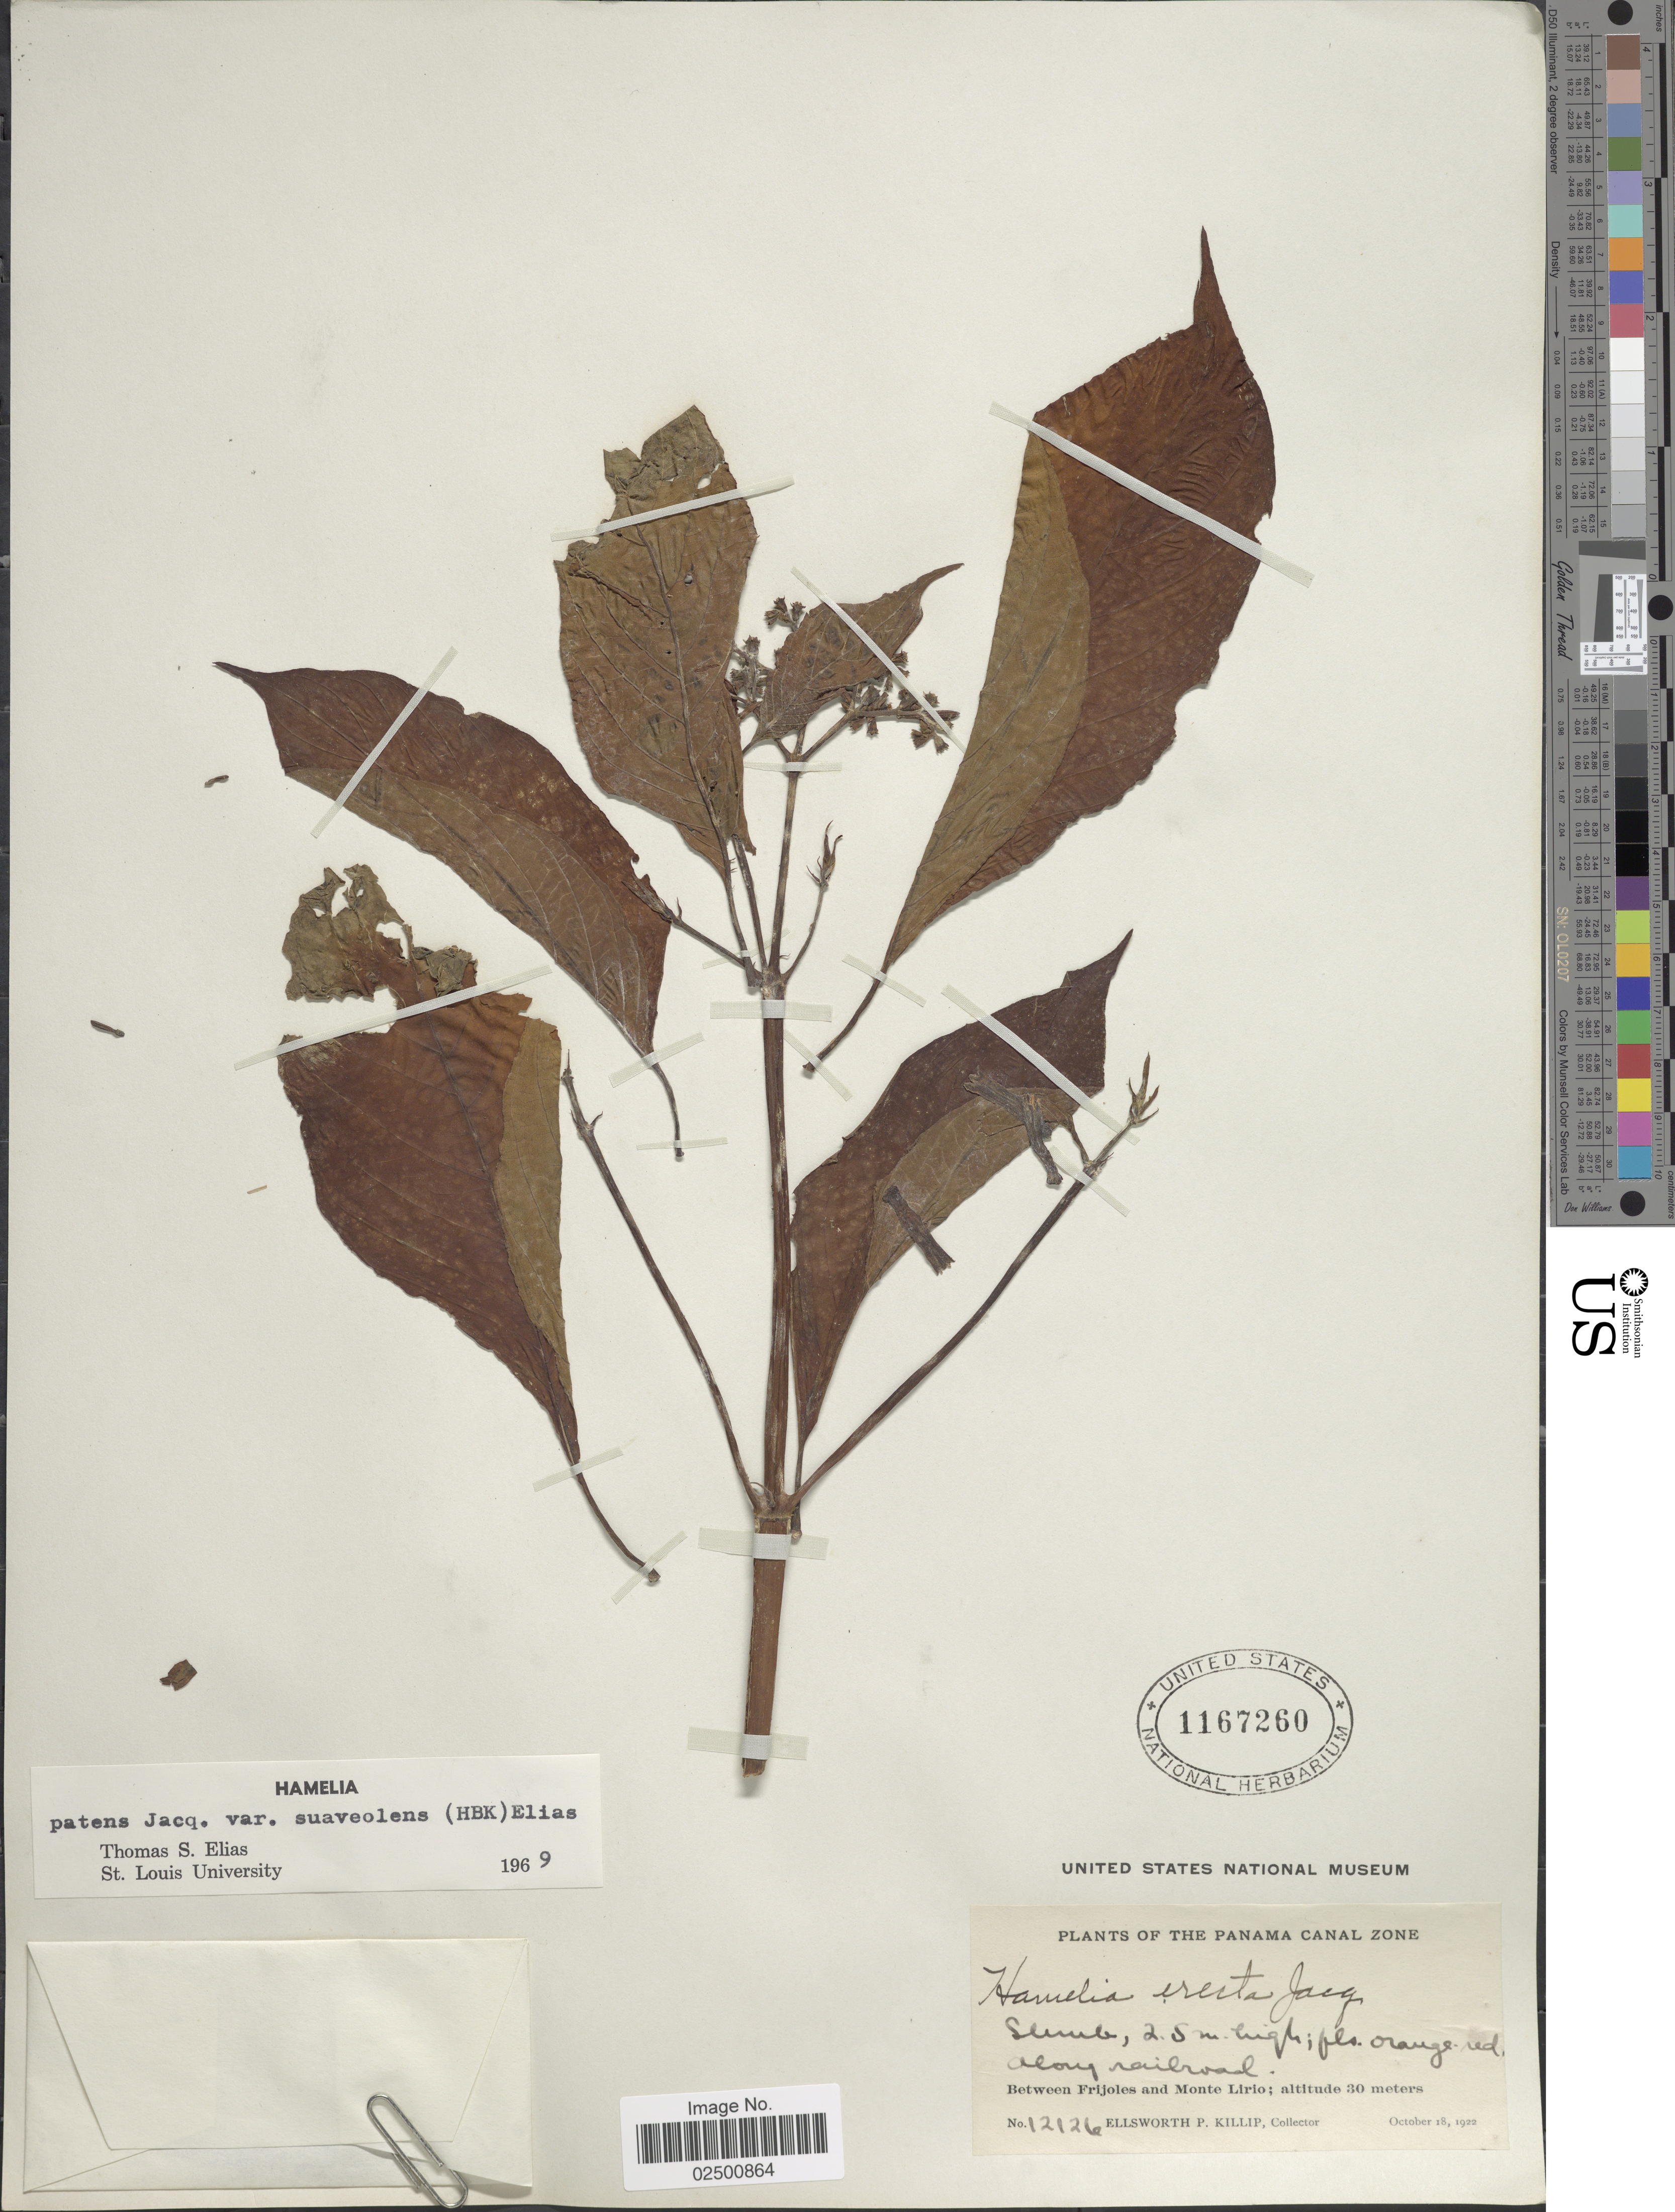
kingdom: Plantae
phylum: Tracheophyta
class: Magnoliopsida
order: Gentianales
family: Rubiaceae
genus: Hamelia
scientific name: Hamelia patens var. suaveolens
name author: (Kunth)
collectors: E. P. Killip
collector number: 12126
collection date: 1922-01-18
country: Panama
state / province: Colón / Panamá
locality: Panama Canal Zone. Between Frijoles and Monte Lirio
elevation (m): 30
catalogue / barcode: US 1167260